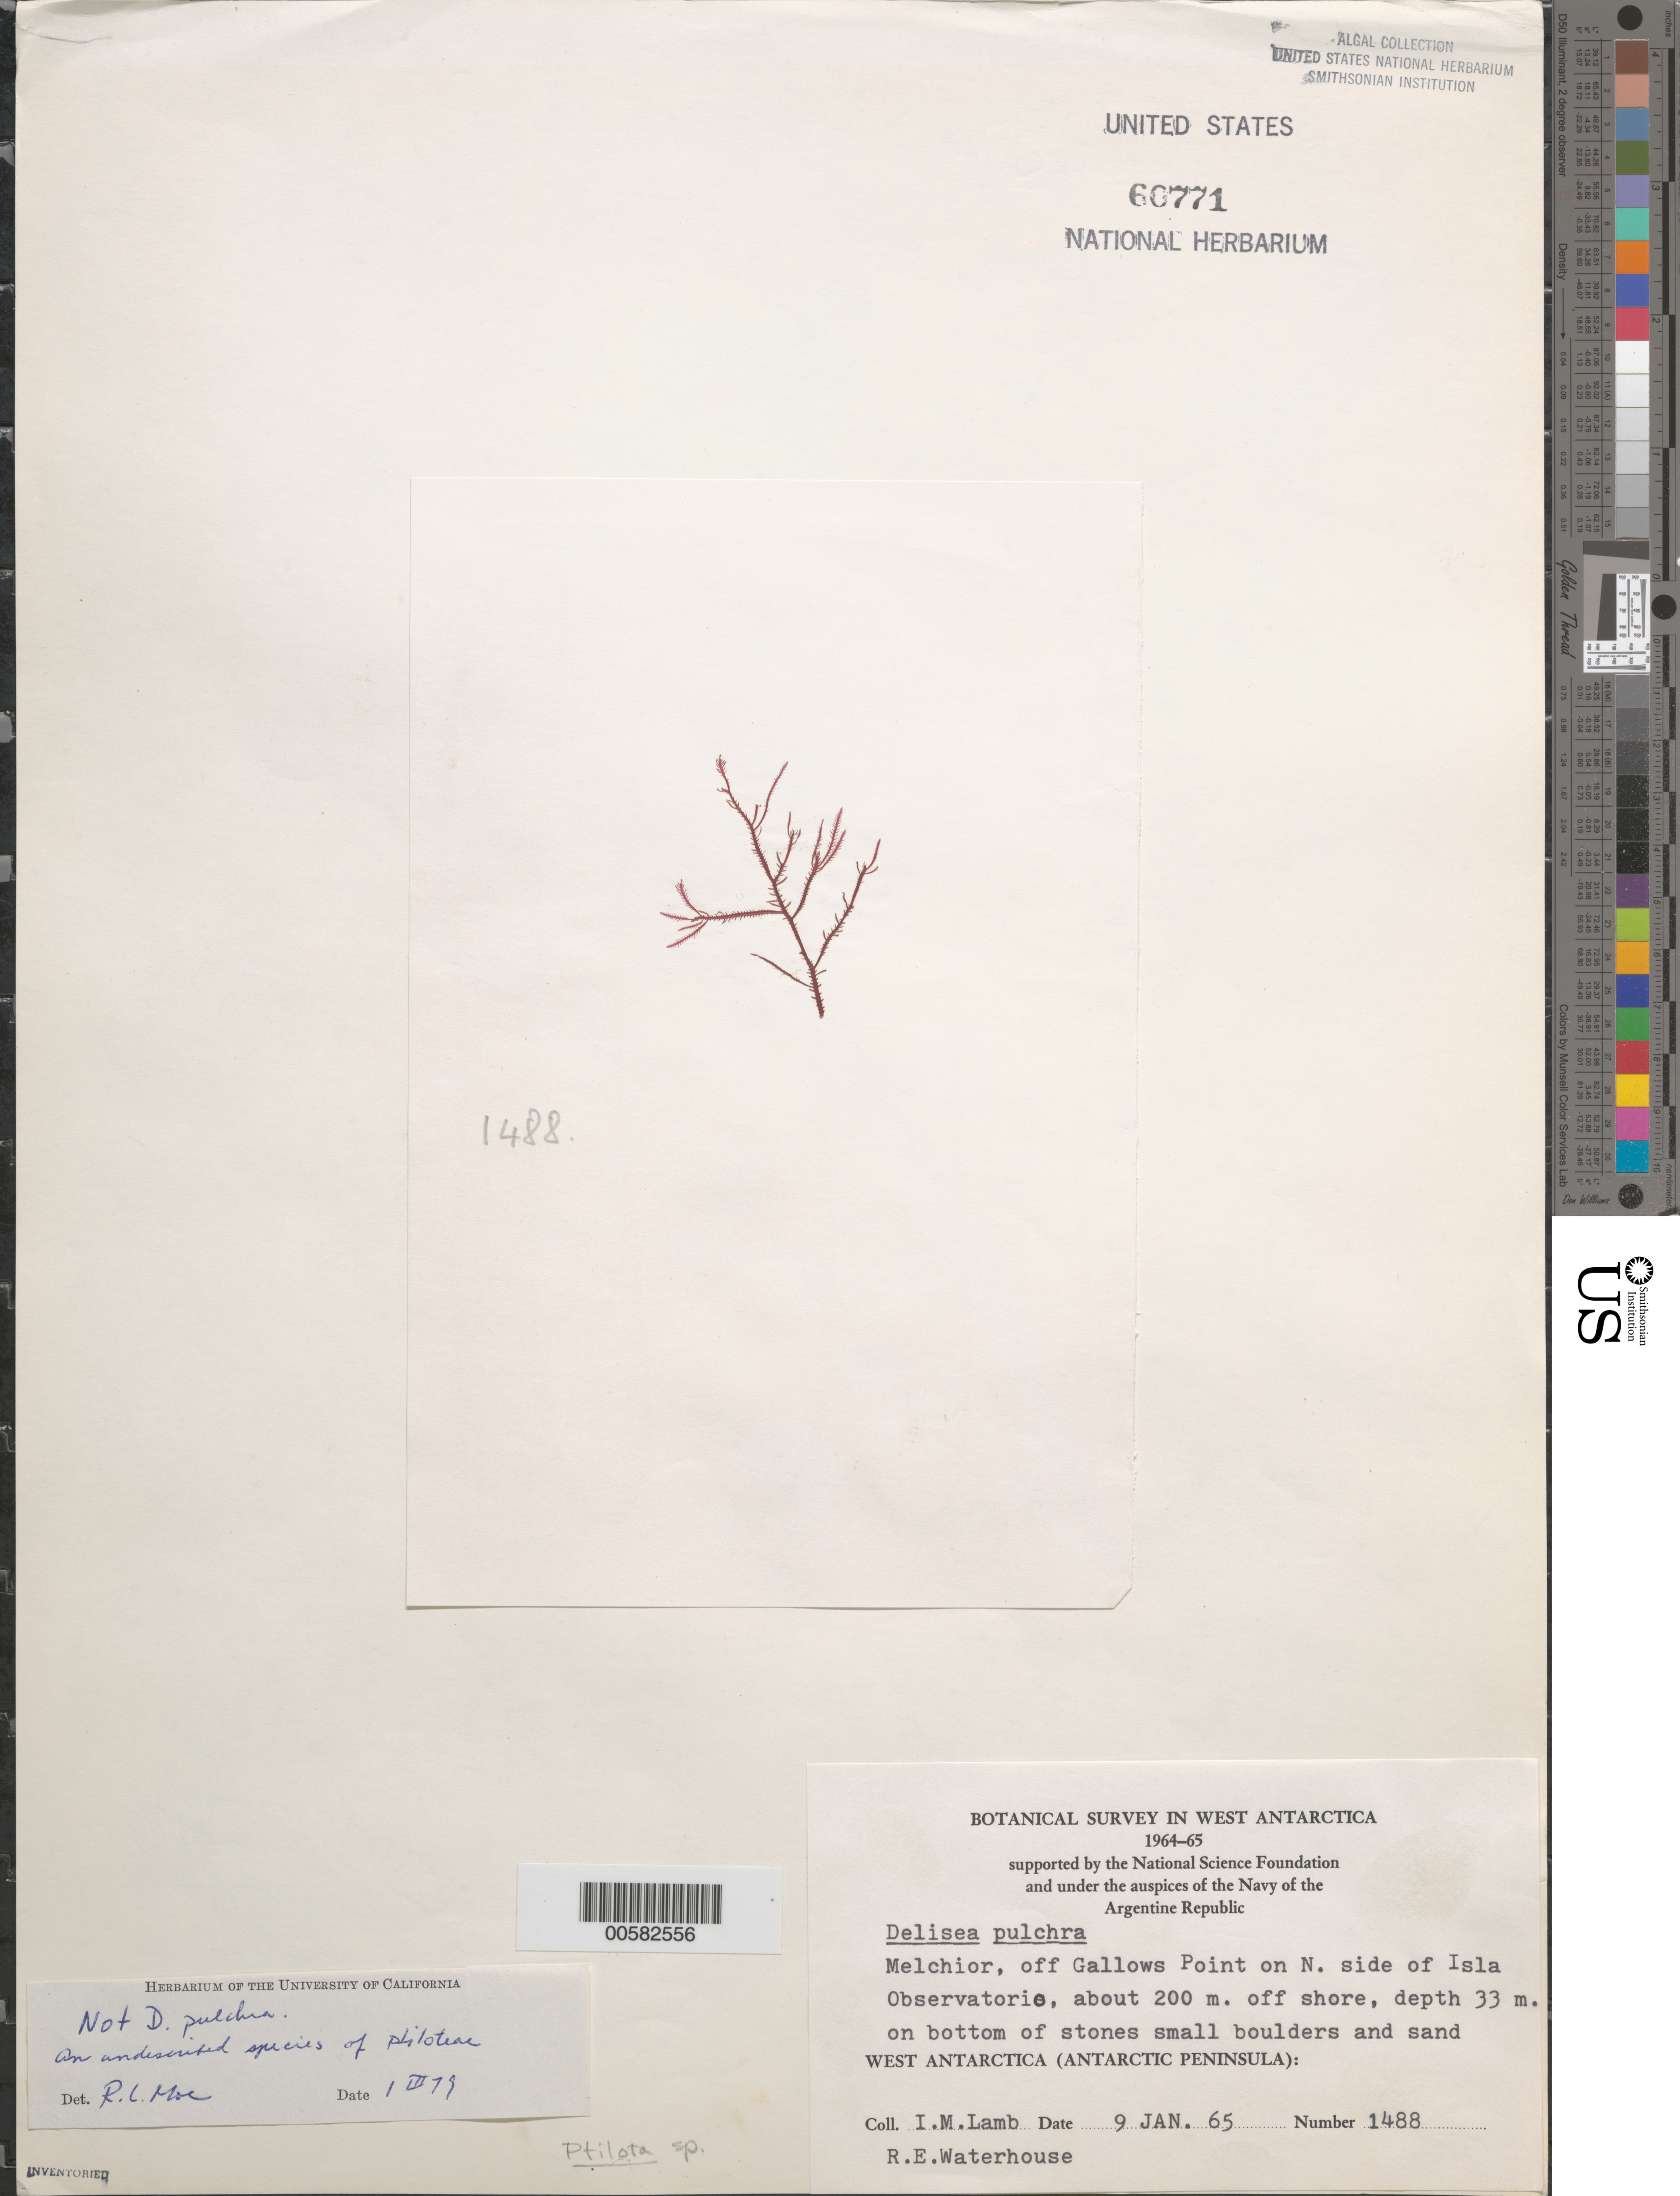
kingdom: Plantae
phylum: Rhodophyta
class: Florideophyceae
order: Ceramiales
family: Wrangeliaceae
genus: Ptilota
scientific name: Ptilota sp.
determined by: Moe, R. L.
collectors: I. M. Lamb & R. Waterhouse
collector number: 1488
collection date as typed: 09 Jan 1965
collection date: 1965-01-09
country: Antarctica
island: Gamma Island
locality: Off Gallows Point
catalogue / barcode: US 60771